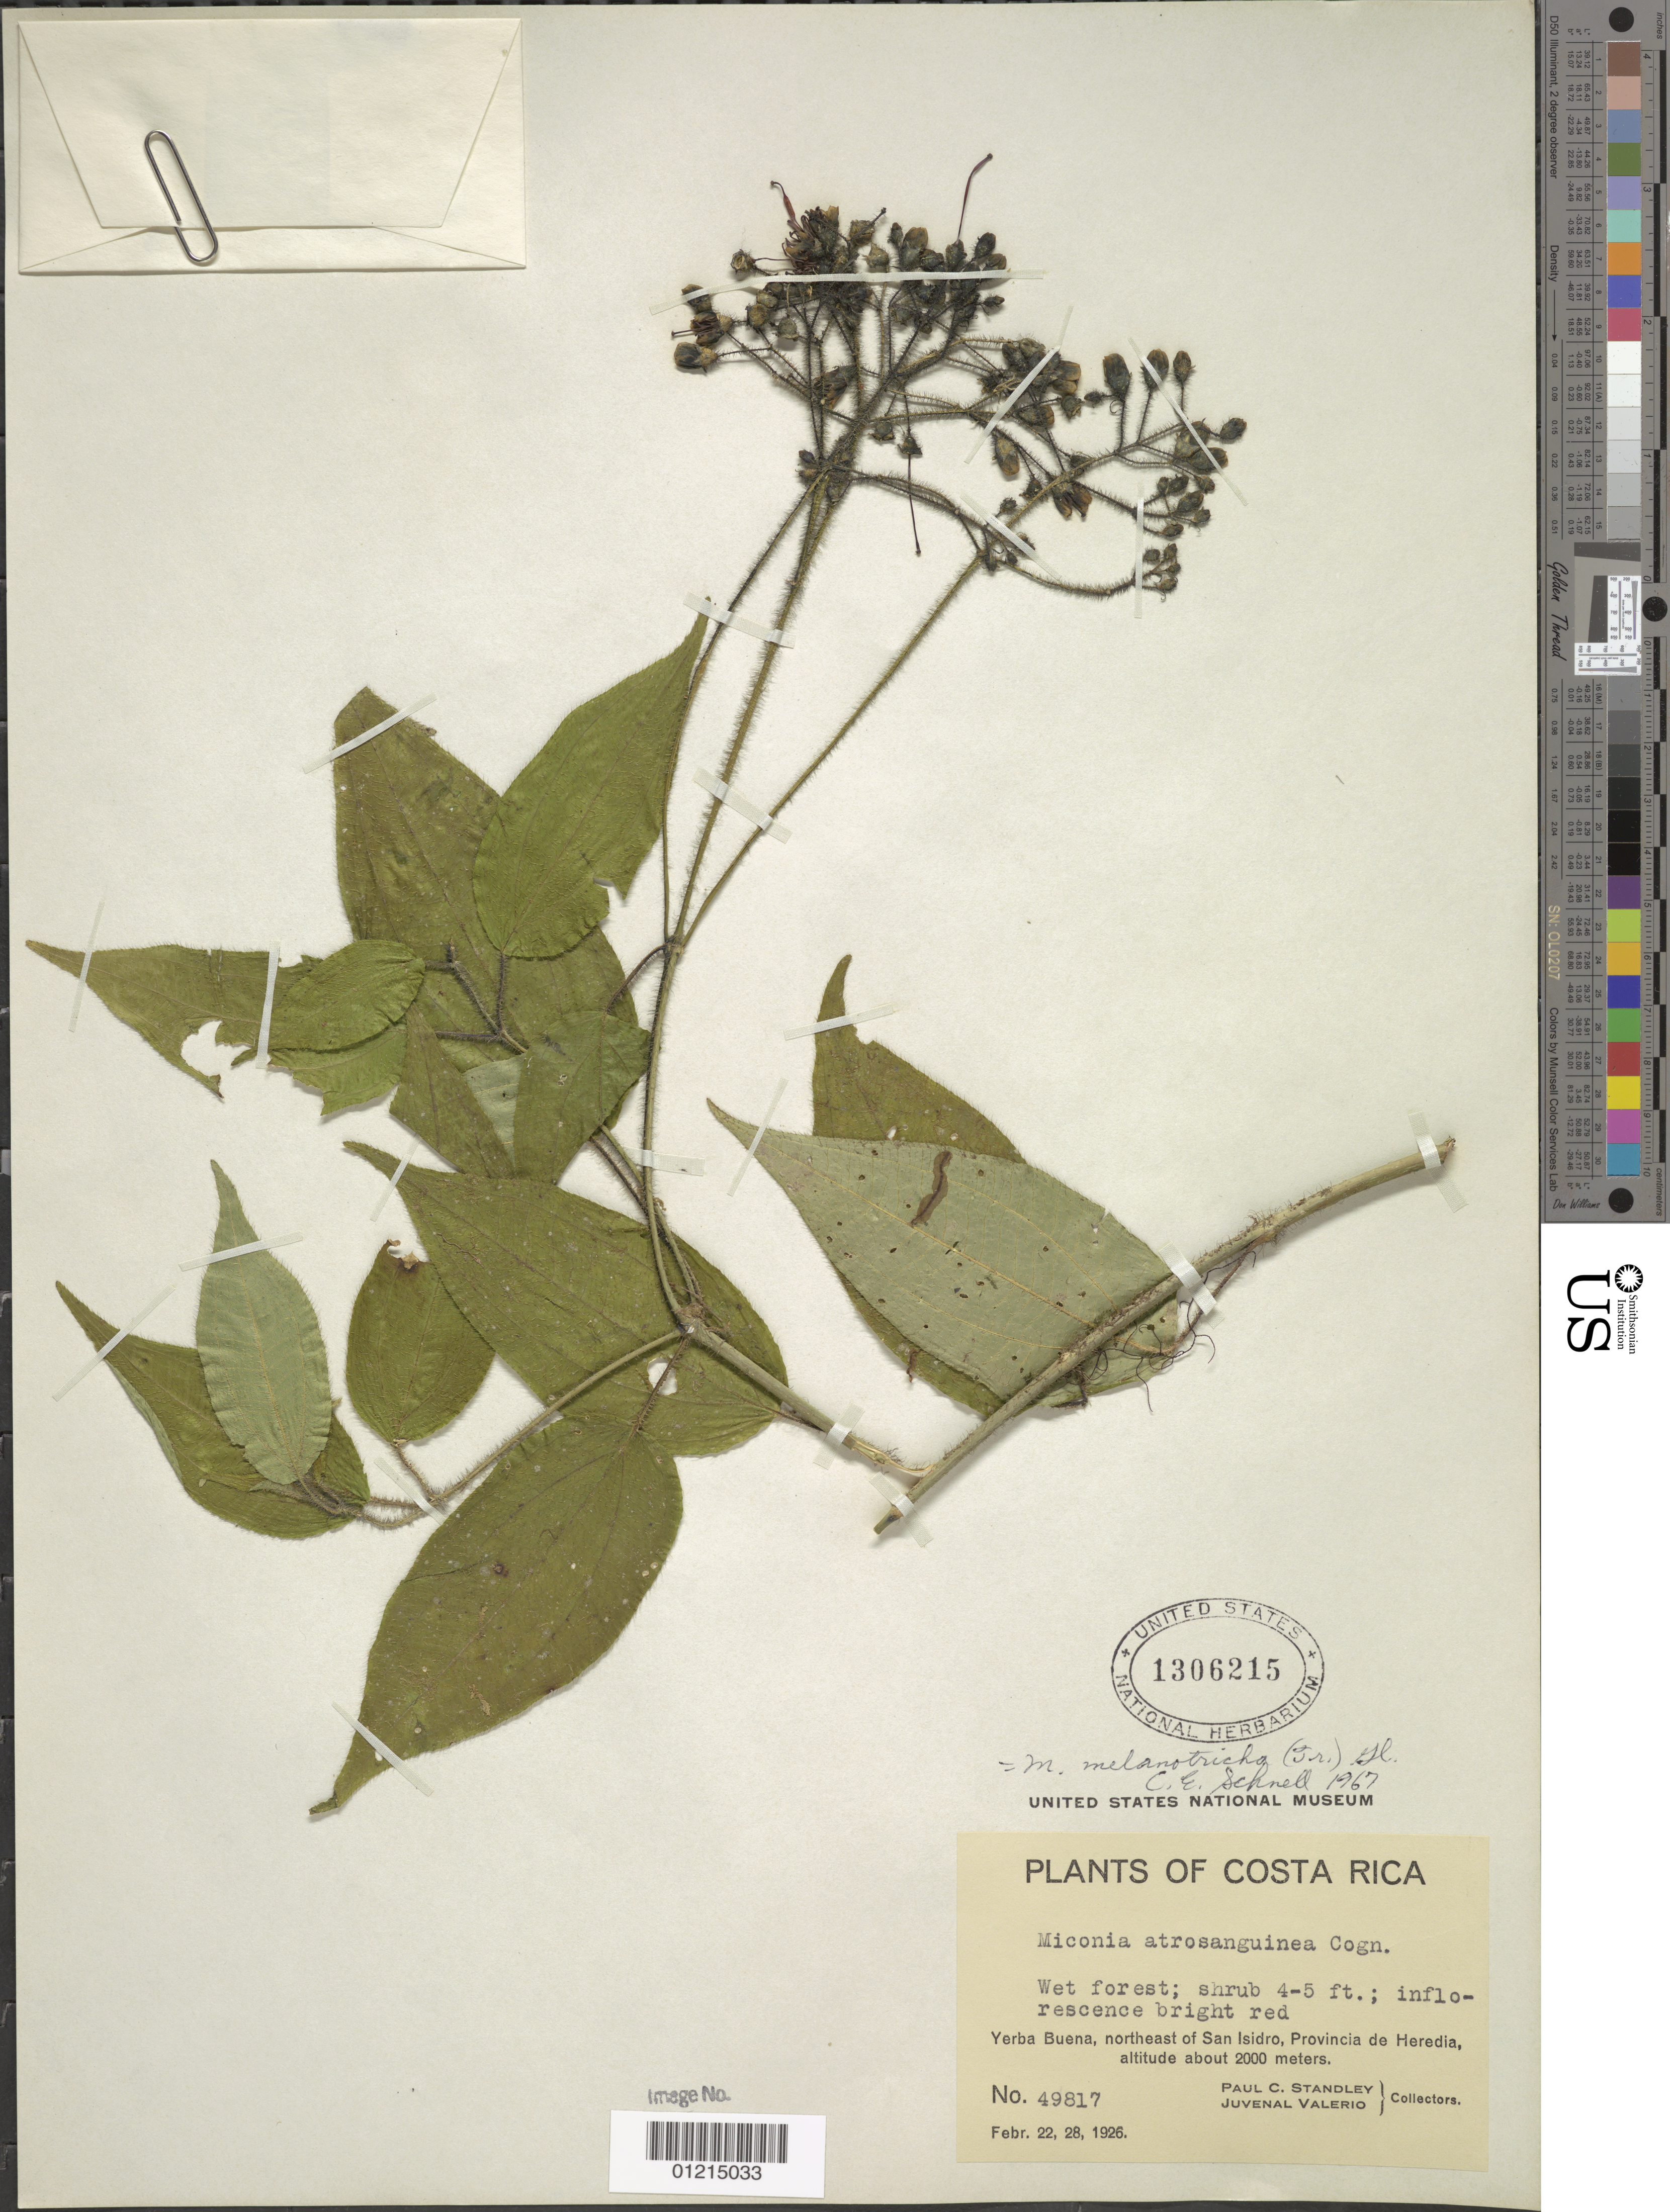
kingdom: Plantae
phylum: Tracheophyta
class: Magnoliopsida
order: Myrtales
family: Melastomataceae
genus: Miconia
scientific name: Miconia melanotricha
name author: (Triana) Gleason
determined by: Schnell, C. E.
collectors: P. C. Standley & J. Valerio R.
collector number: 49817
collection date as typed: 22 Feb 1926 and 28 Feb 1926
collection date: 1926-02-22,1926-02-28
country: Costa Rica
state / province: Heredia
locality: Yerba Buena, NE of San Isidro.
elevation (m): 2000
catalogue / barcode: US 1306215